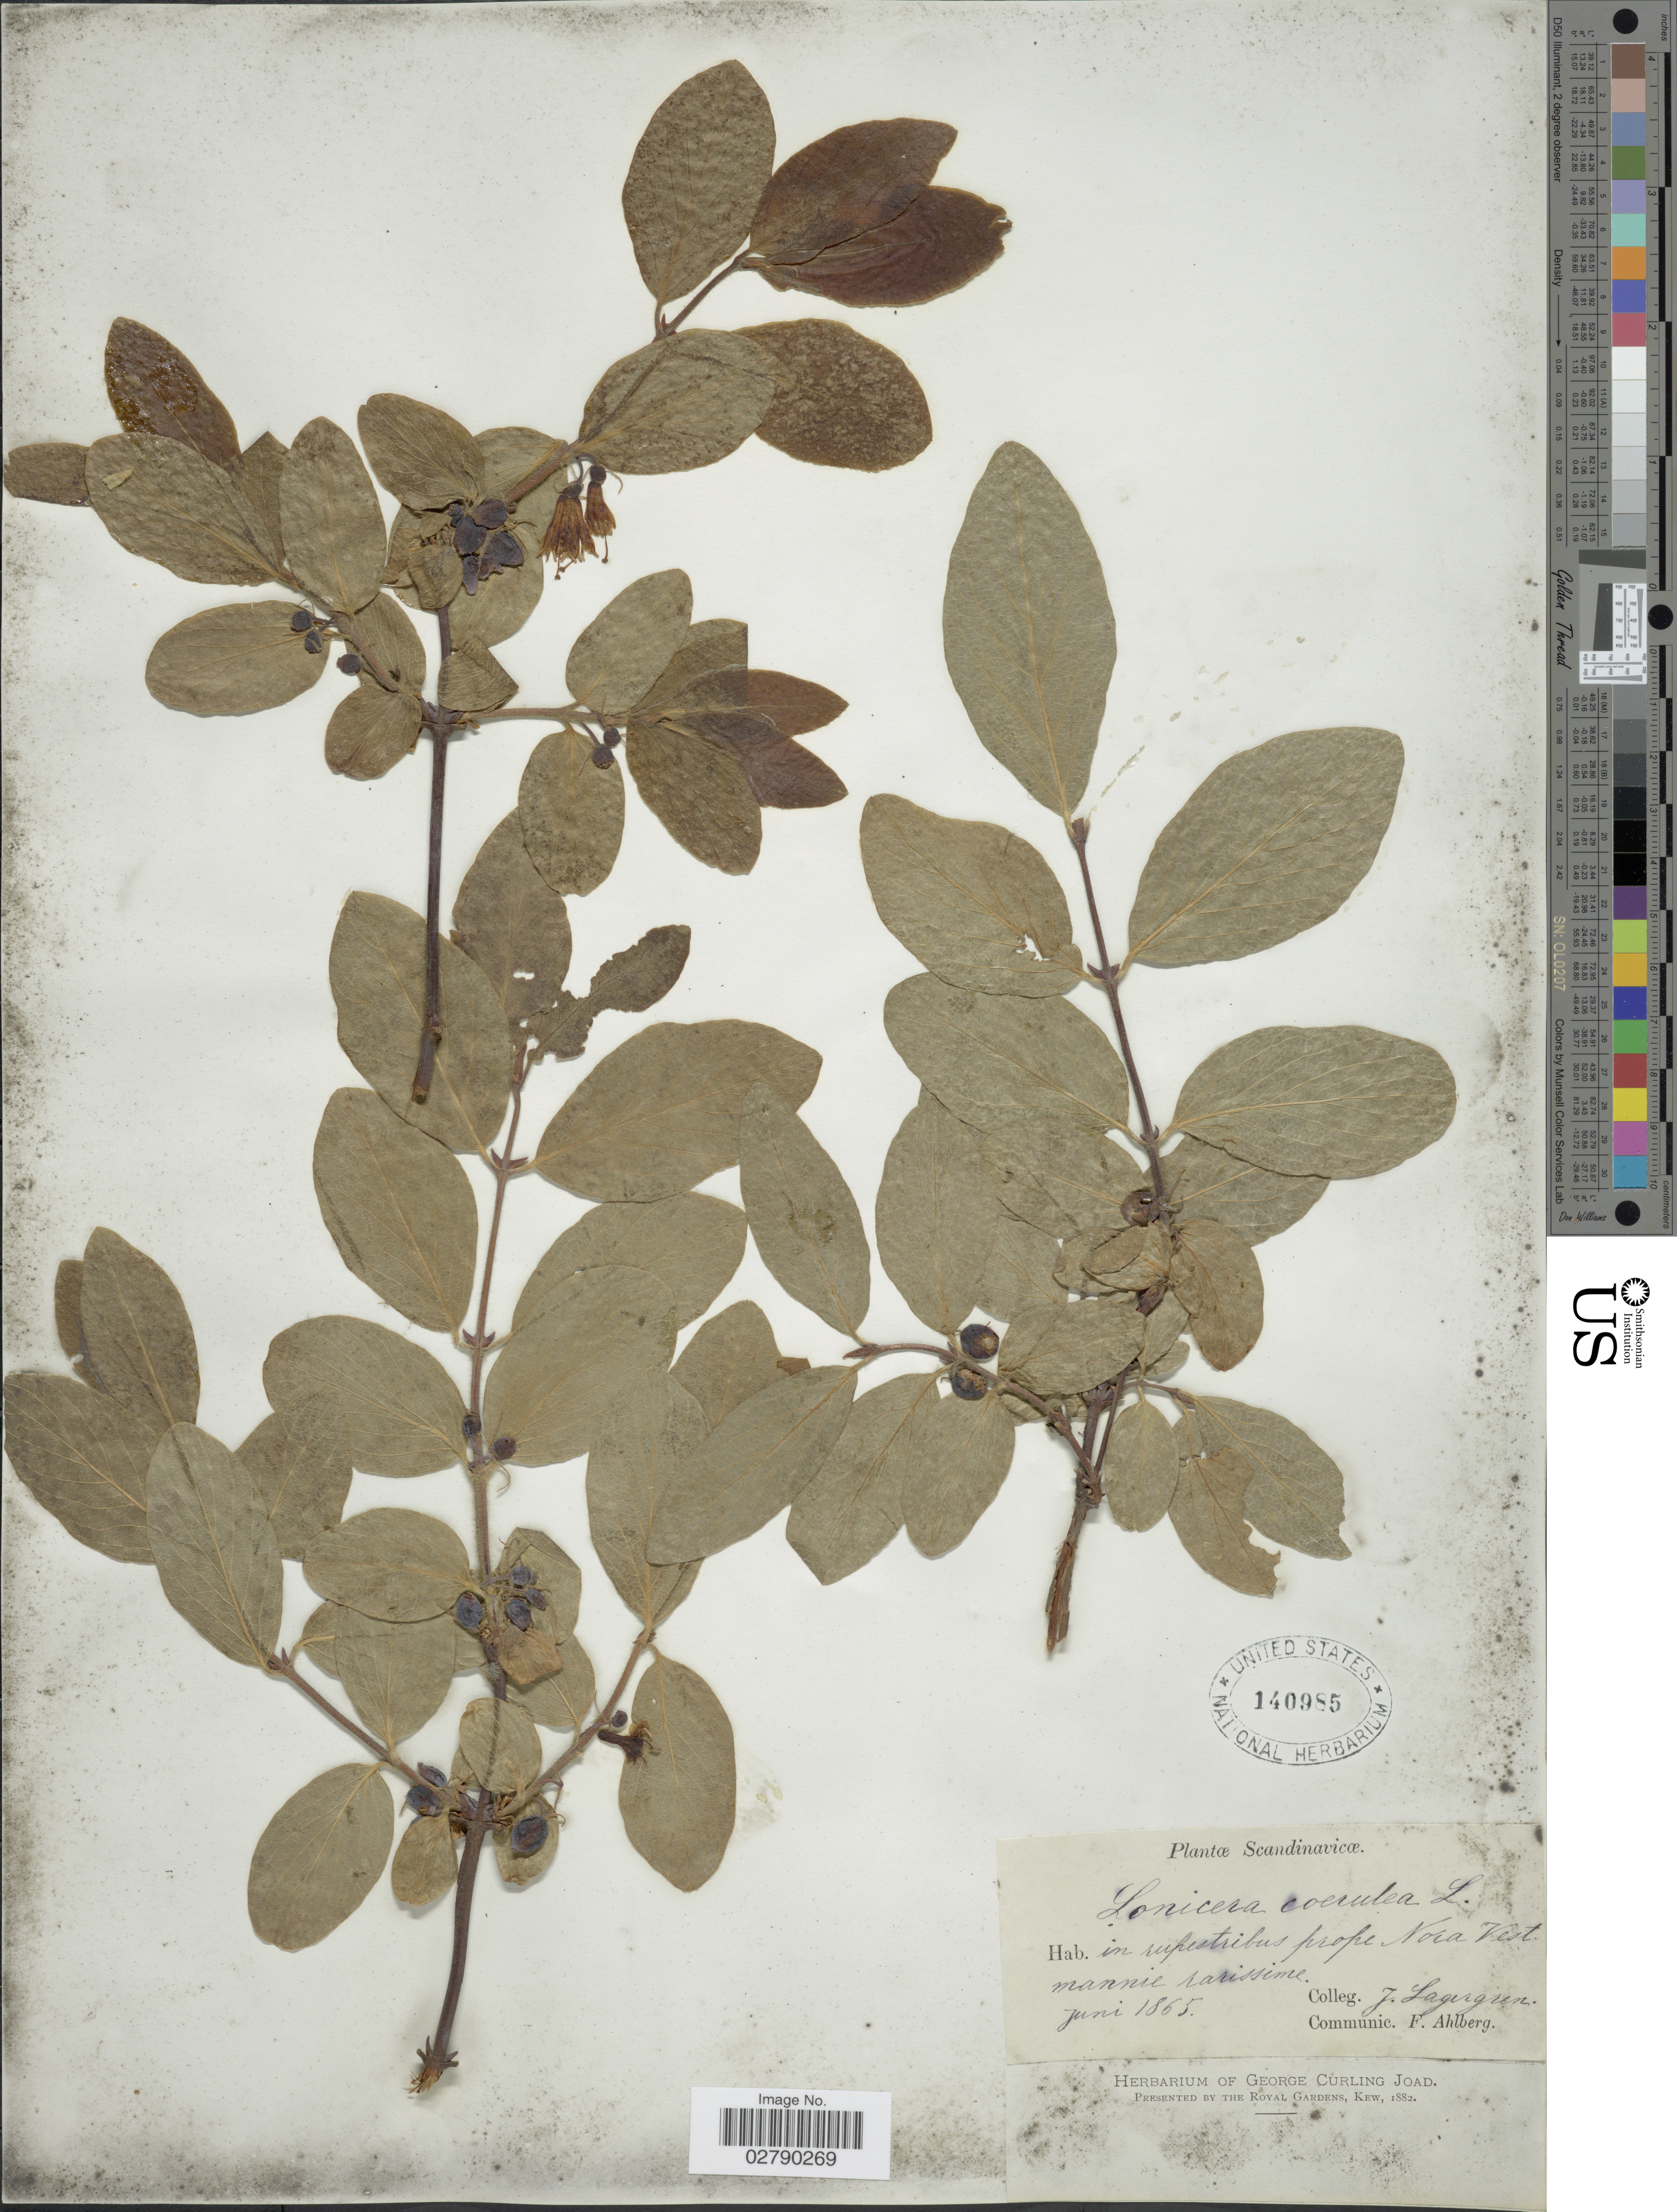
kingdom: Plantae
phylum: Tracheophyta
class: Magnoliopsida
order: Dipsacales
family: Caprifoliaceae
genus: Lonicera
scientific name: Lonicera caerulea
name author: L.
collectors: J. Lagergren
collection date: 1865-06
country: Sweden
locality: Scandinavicæ. In rupestribus prope Nora Vest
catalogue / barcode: US 140985